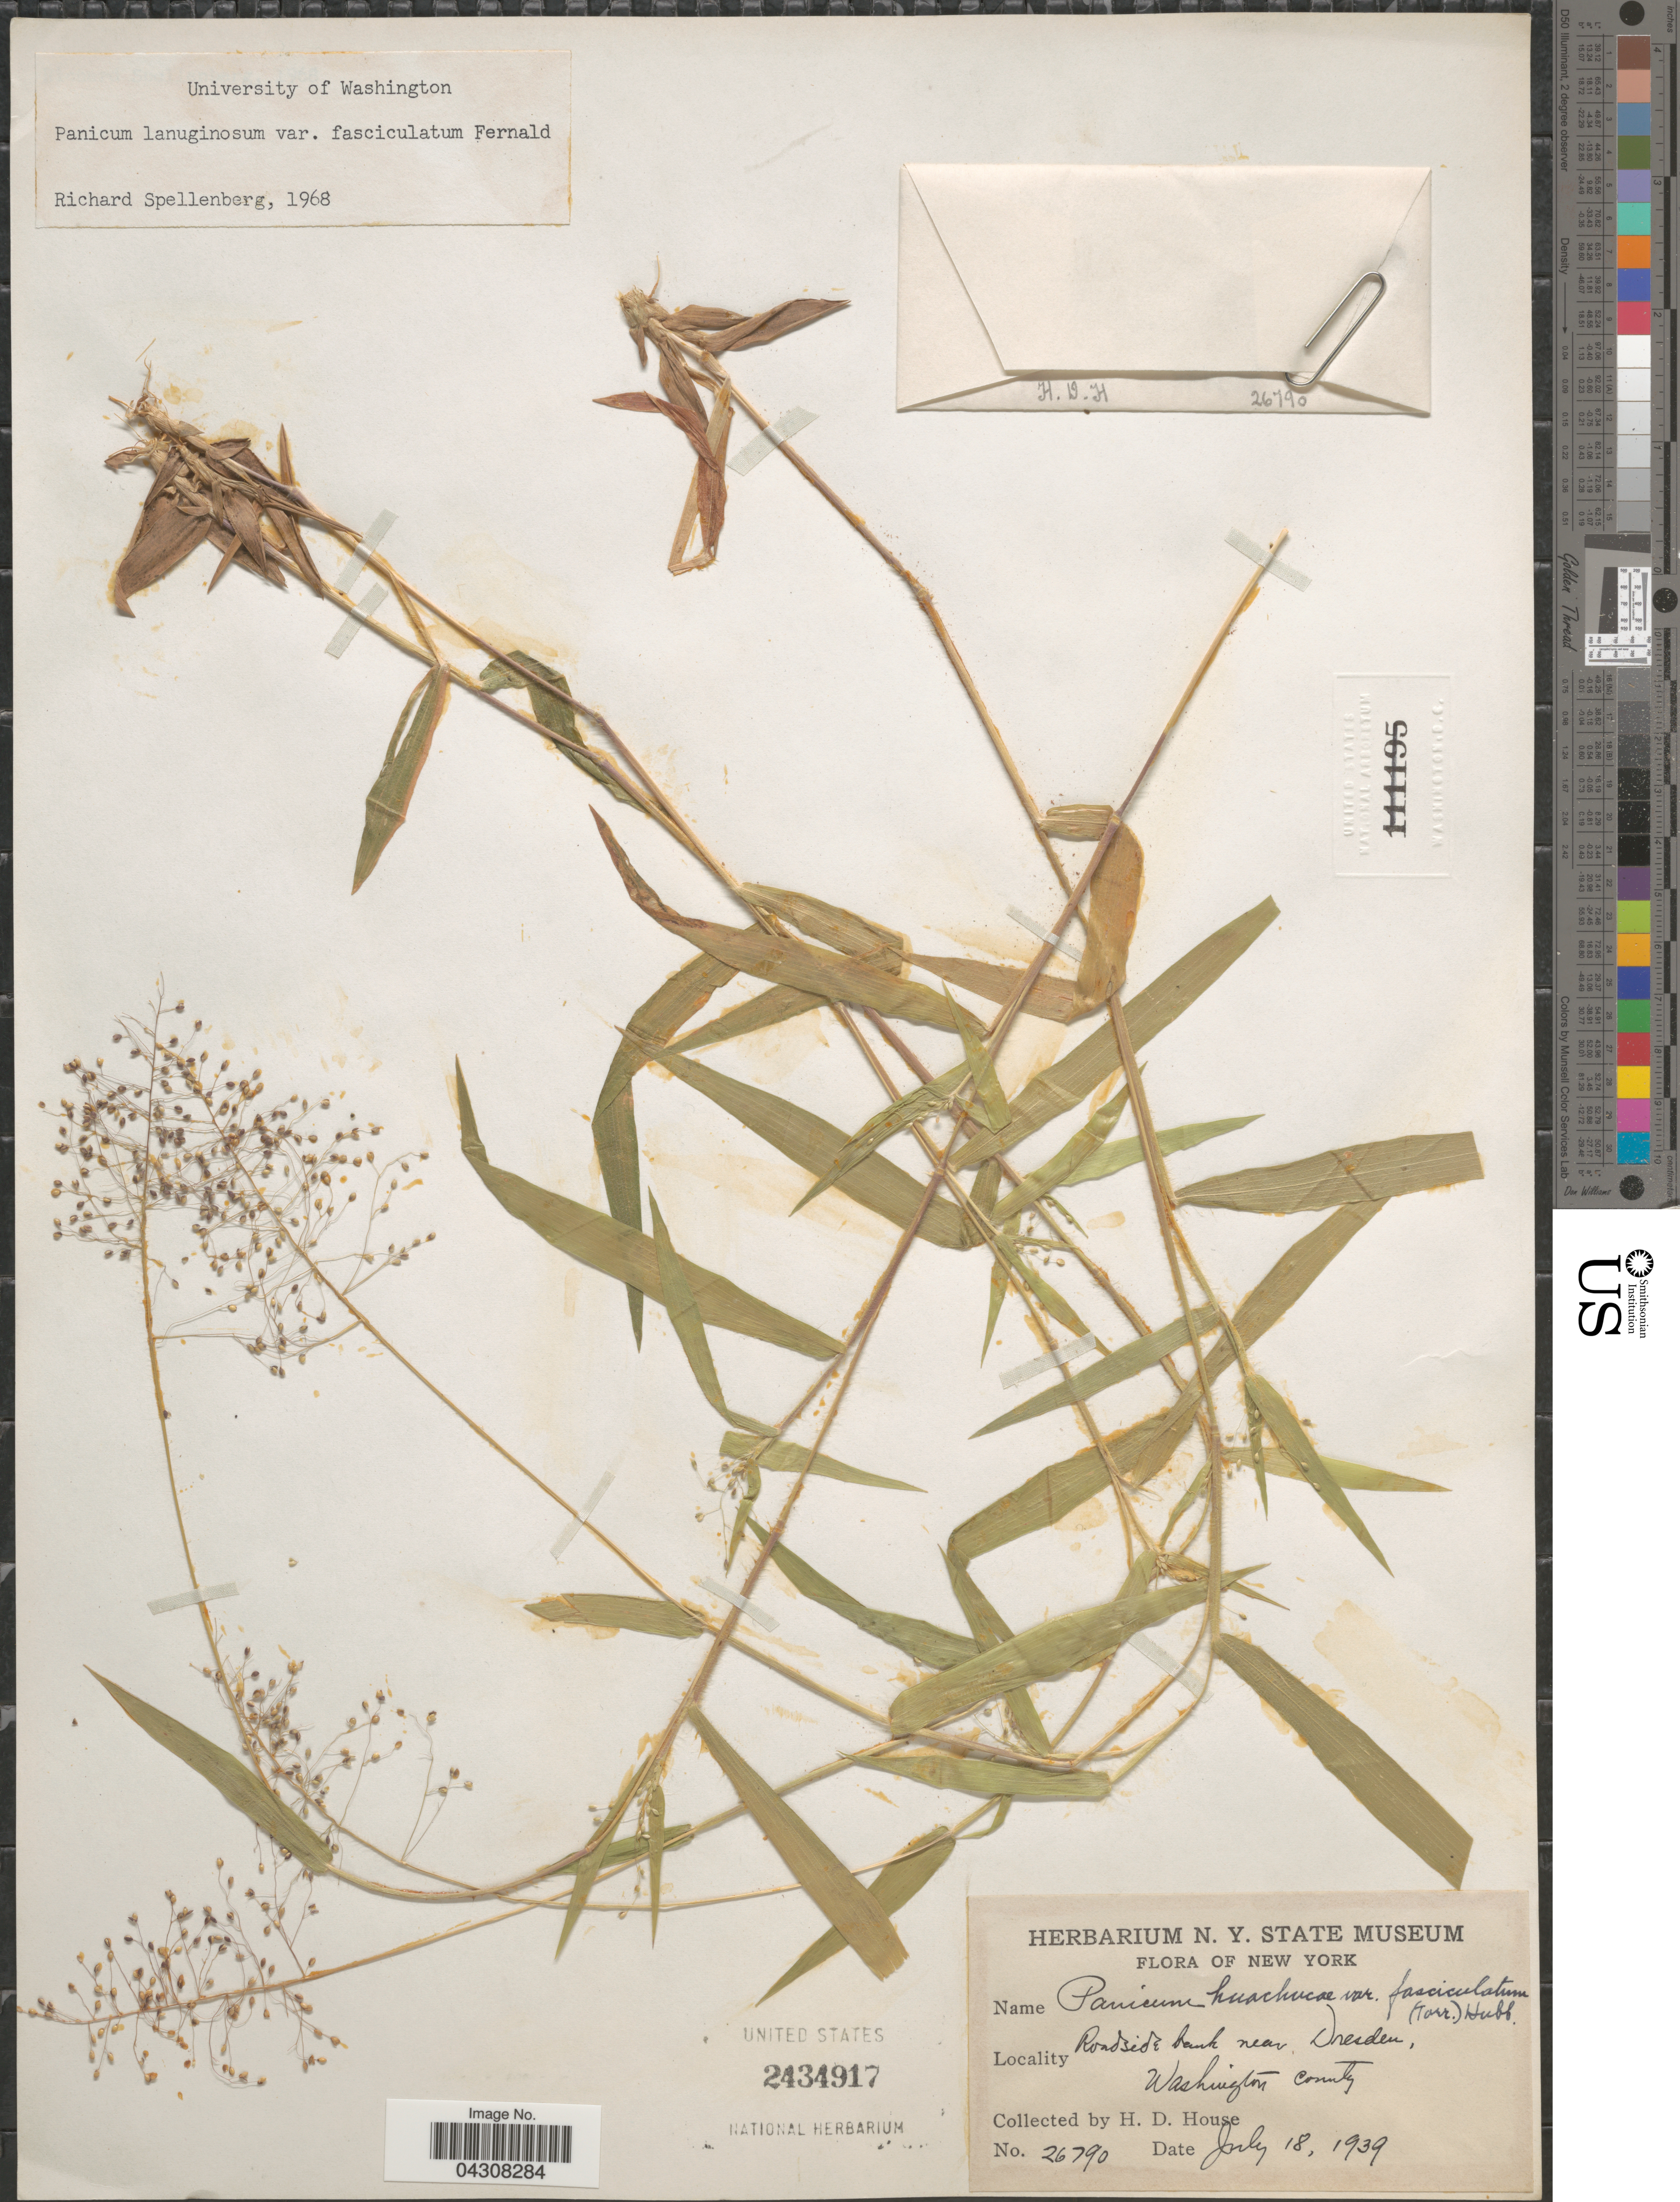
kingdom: Plantae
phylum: Tracheophyta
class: Liliopsida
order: Poales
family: Poaceae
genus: Dichanthelium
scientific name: Dichanthelium acuminatum var. acuminatum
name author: (Sw.) Gould & C.A. Clark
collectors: H. D. House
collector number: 26790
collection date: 1939-07-18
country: United States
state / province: New York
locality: Roadside bank near Dresden, Washington County.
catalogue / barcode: US 2434917